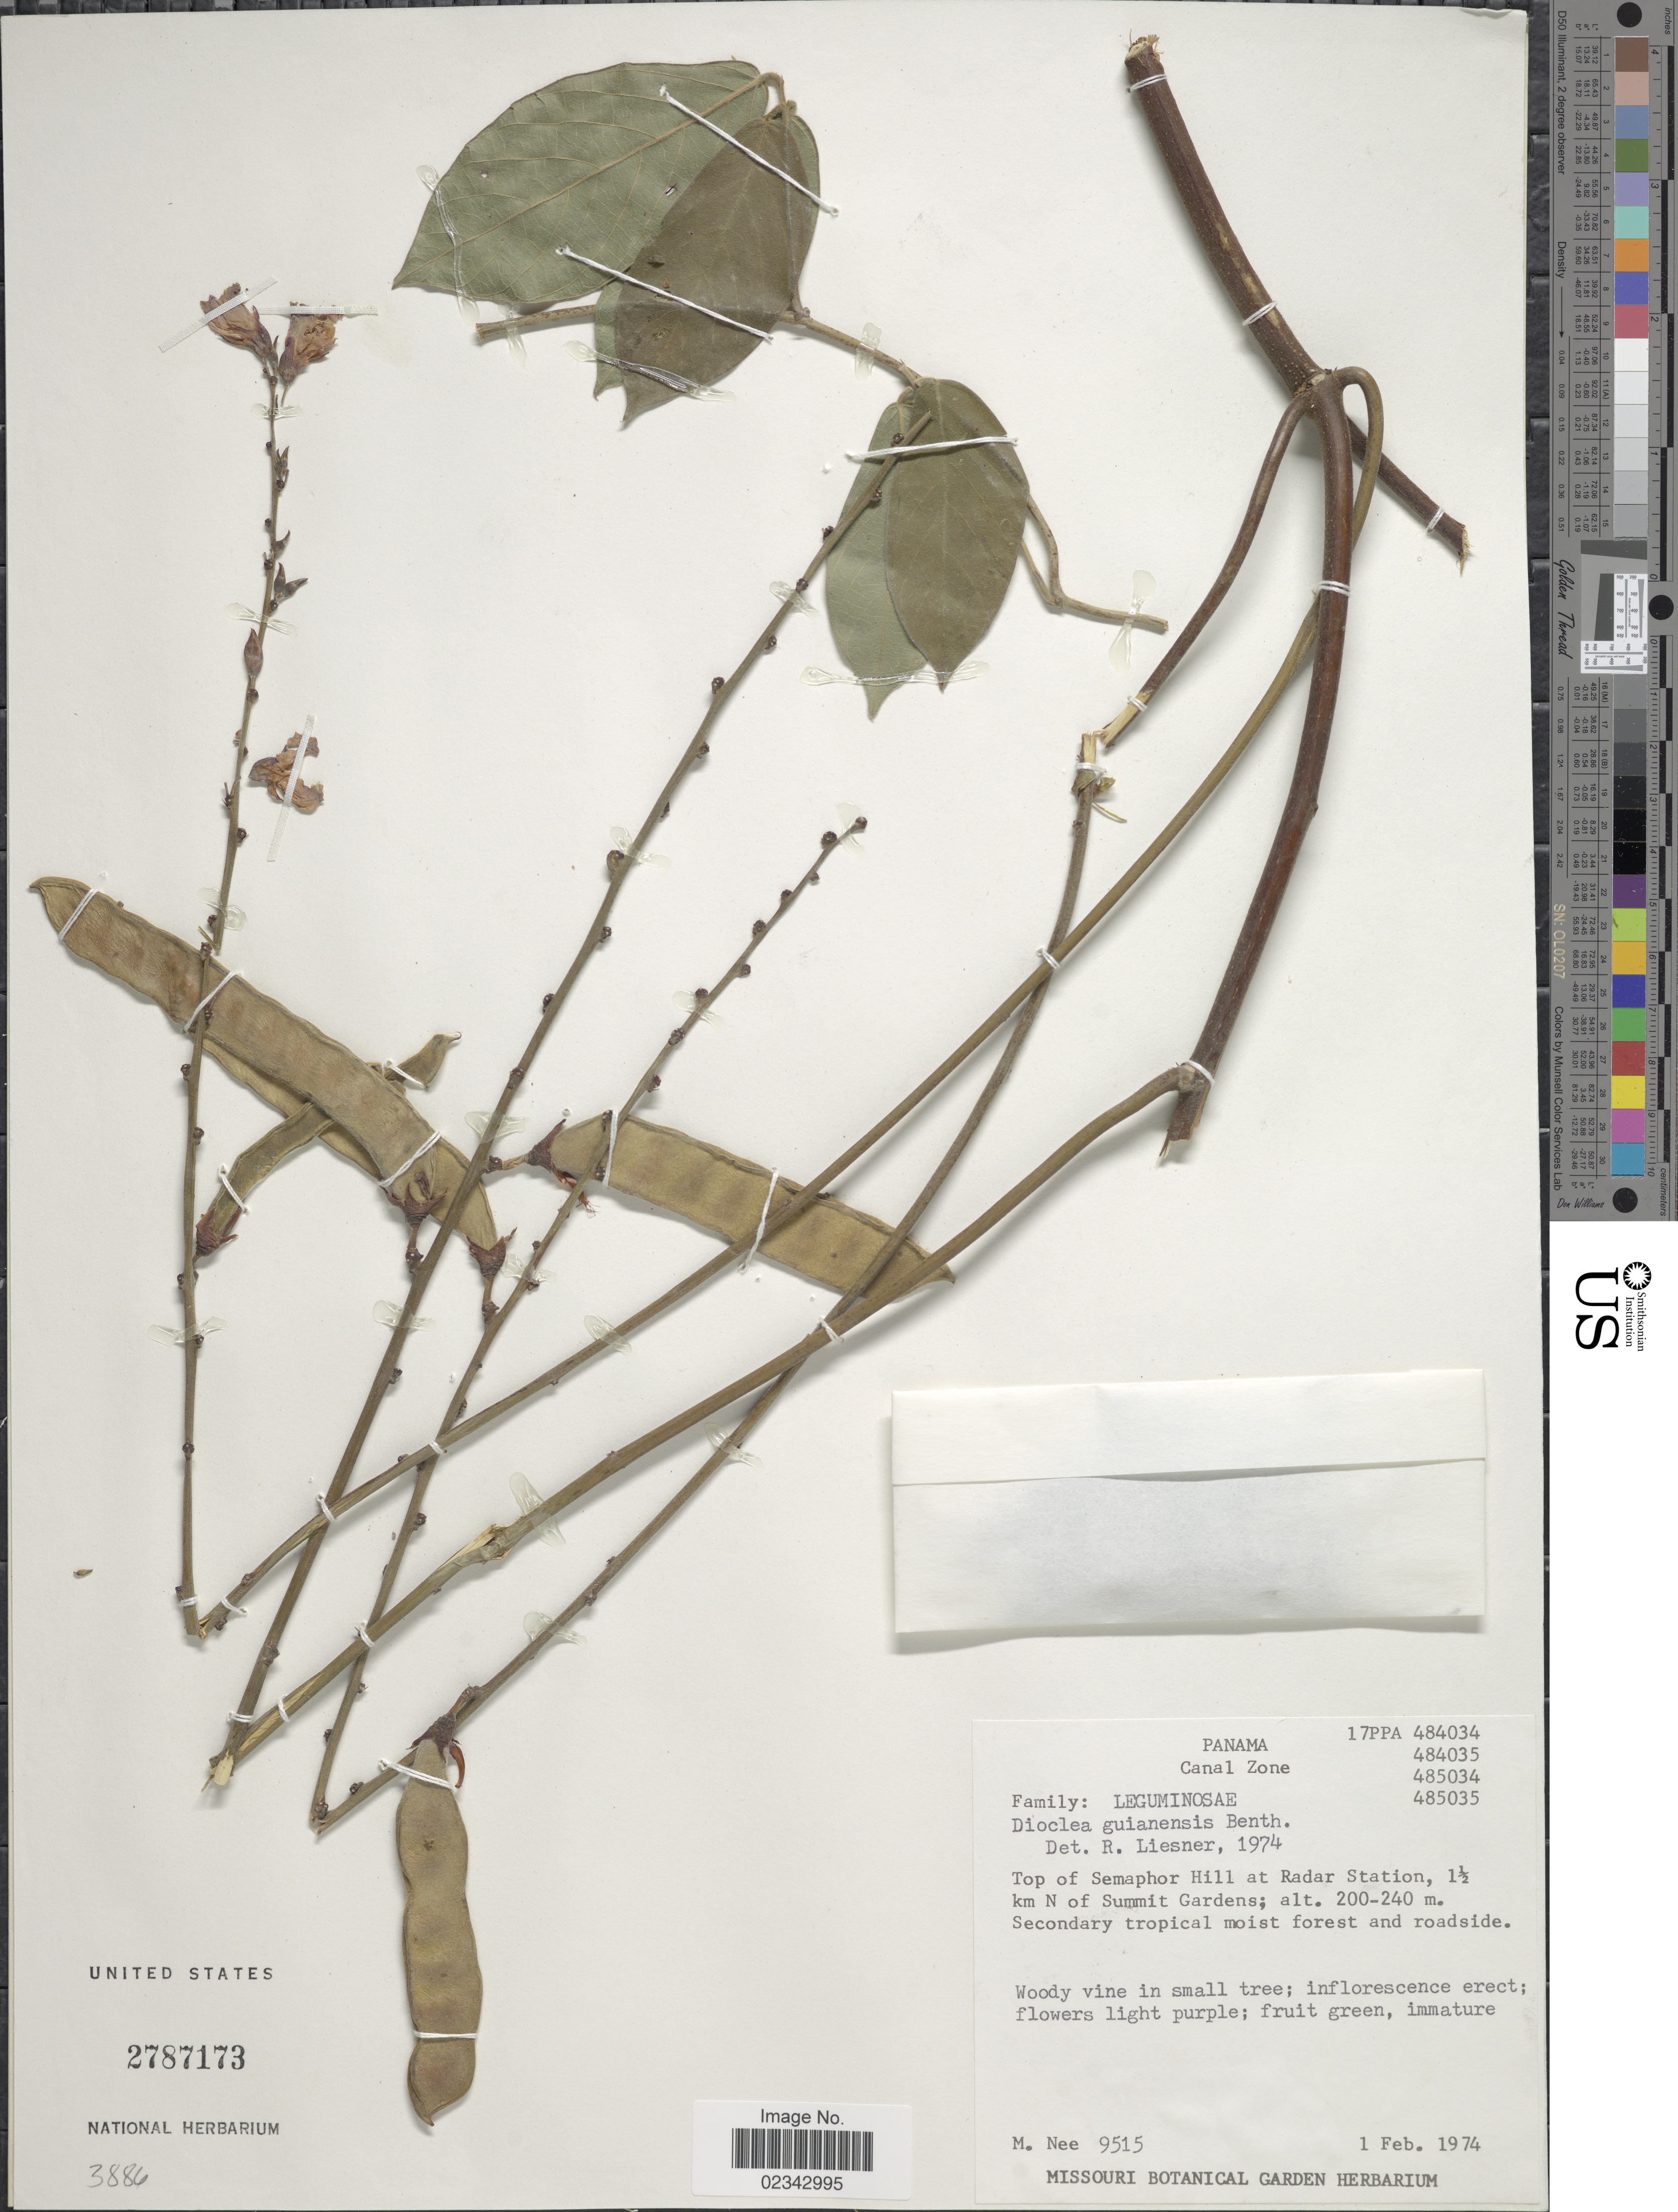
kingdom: Plantae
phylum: Tracheophyta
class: Magnoliopsida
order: Fabales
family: Fabaceae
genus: Dioclea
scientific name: Dioclea guianensis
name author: Benth.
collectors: M. Nee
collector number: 9515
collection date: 1974-02-01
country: Panama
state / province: Colón / Panamá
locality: Top of Semaphor Hill at Radar Station, 1½ km N of Summit Gardens. Secondary tropical moist forest and roaside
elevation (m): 200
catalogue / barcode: US 2787173